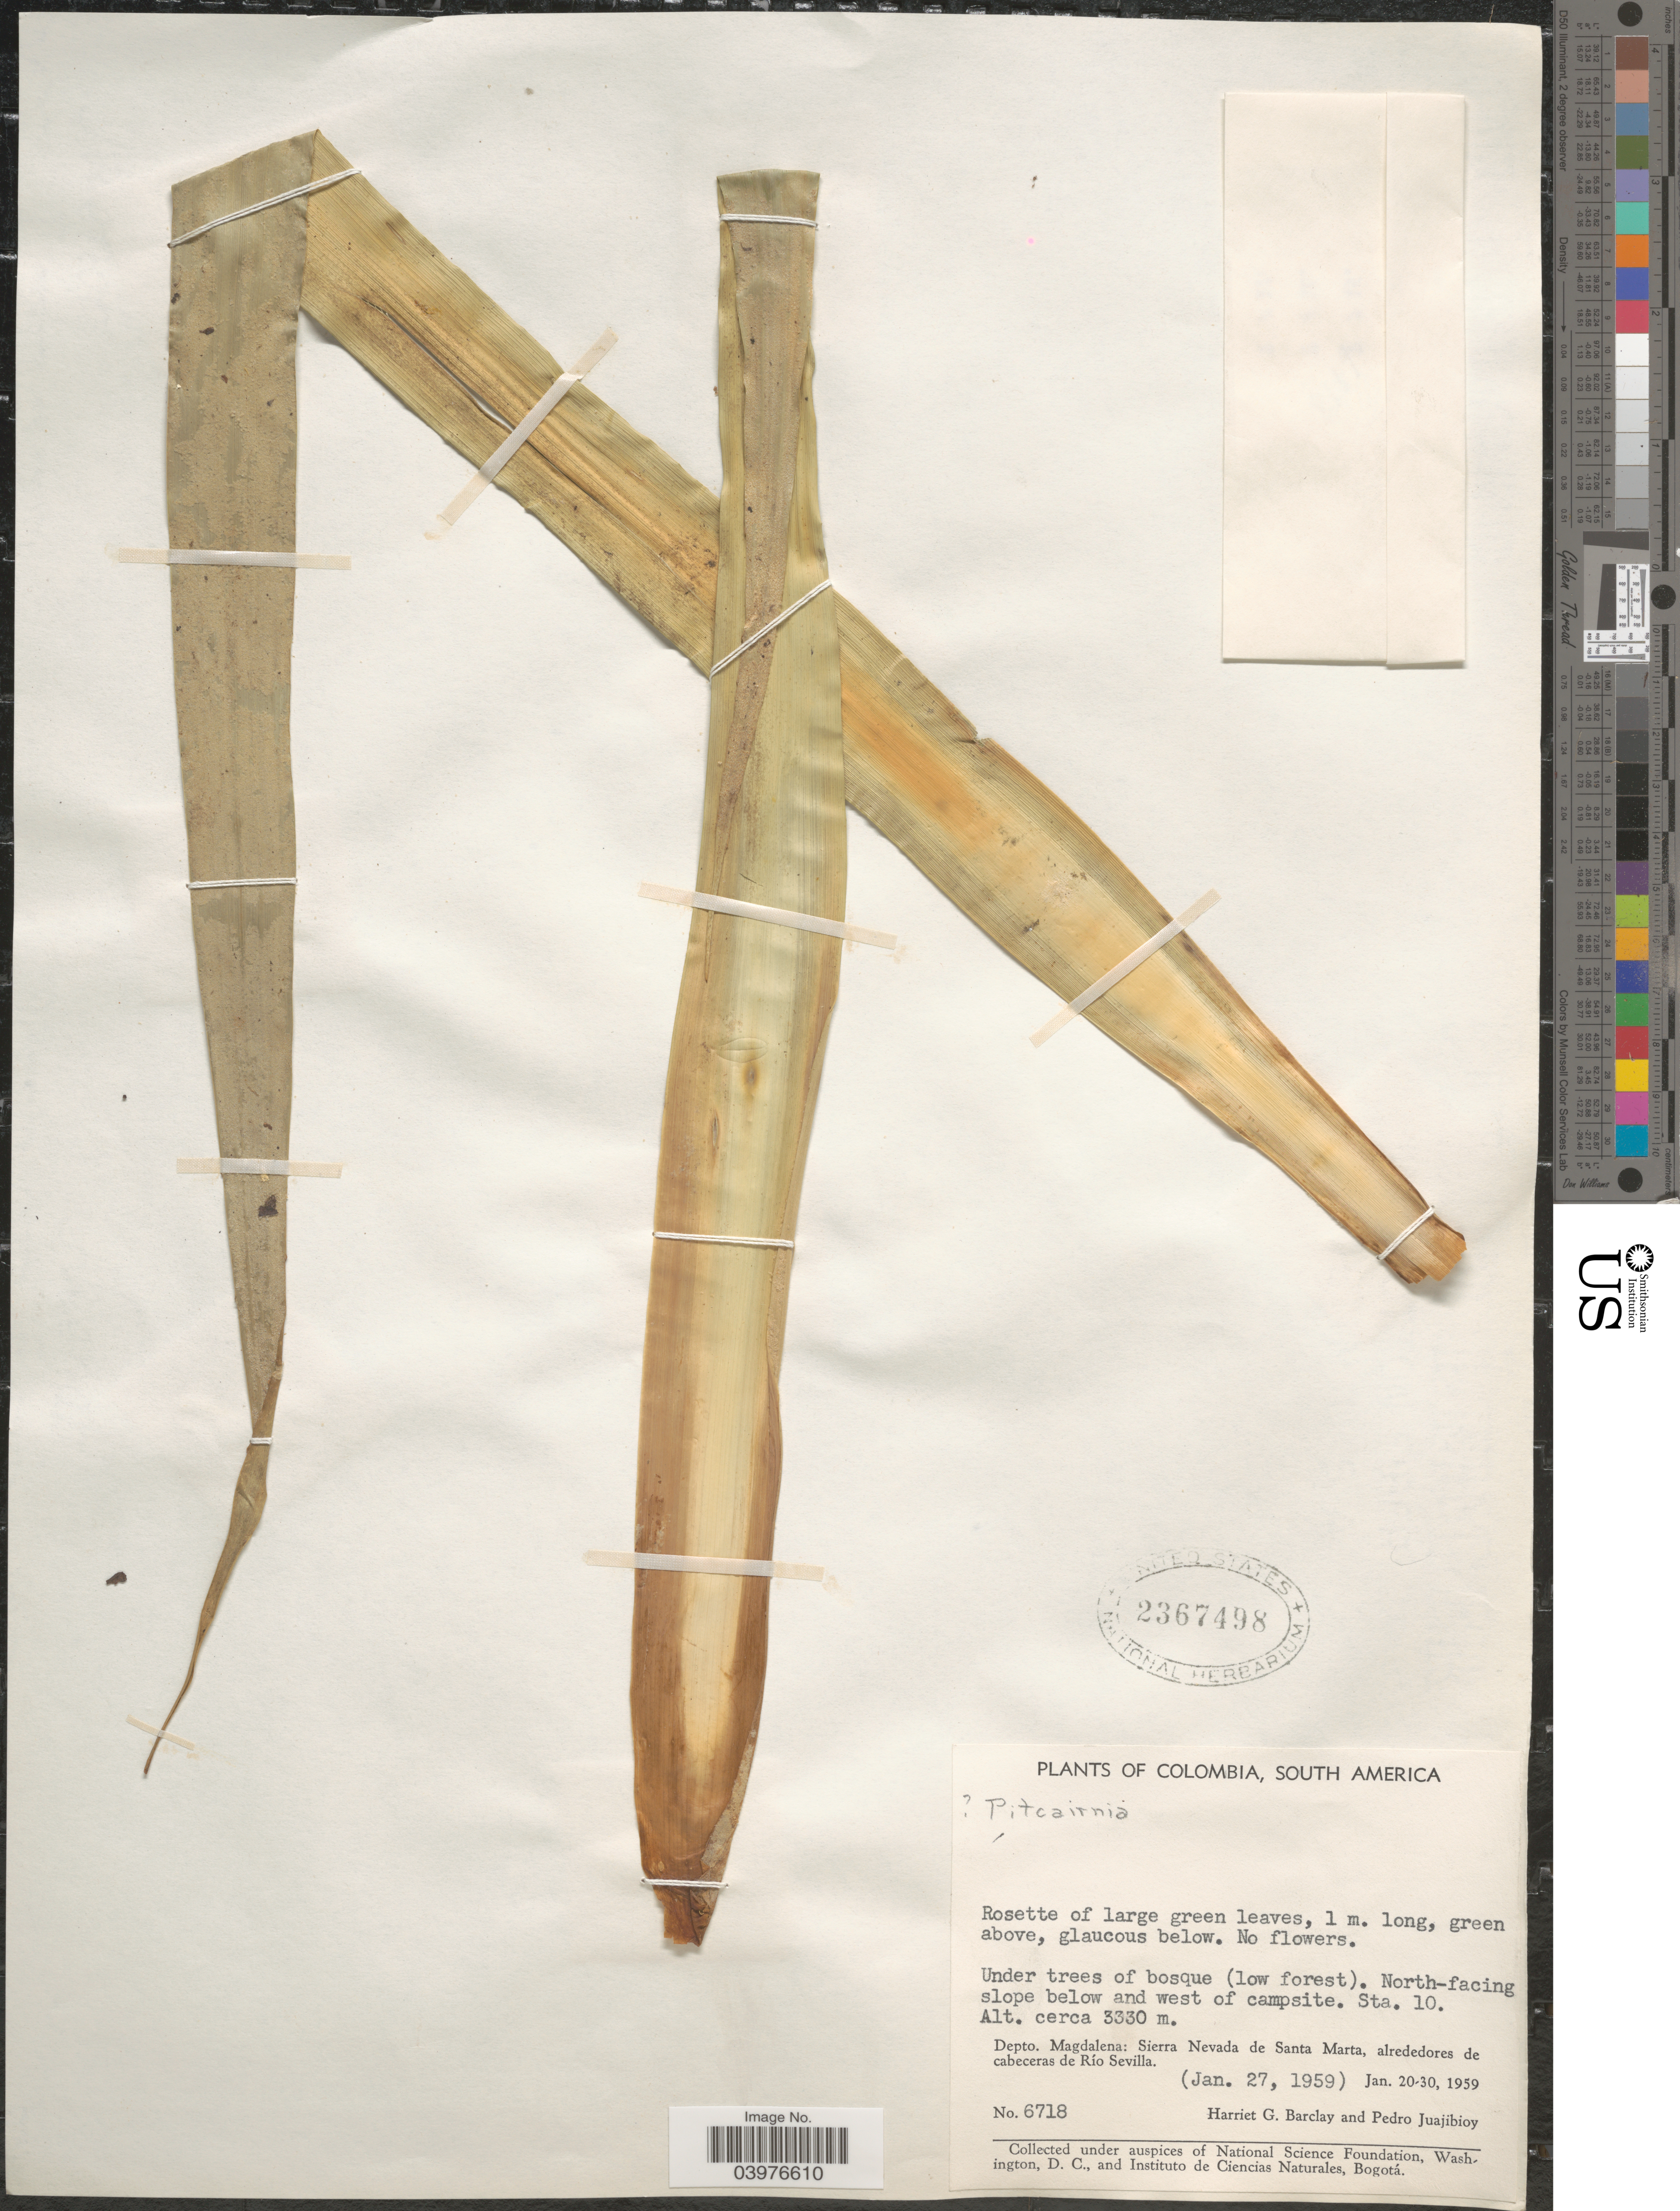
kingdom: Plantae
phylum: Tracheophyta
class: Liliopsida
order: Poales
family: Bromeliaceae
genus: Pitcairnia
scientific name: Pitcairnia sp.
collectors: H. G. Barclay & P. Juajibioy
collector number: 6718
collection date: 1959-01-27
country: Colombia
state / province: Magdalena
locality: North-facing slope below and west of campsite. Sta. 10. Depto. Magdalena: Sierra Nevada de Santa Marta, alrededores de cabeceras de Río Sevilla.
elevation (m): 3330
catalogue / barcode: US 2367498